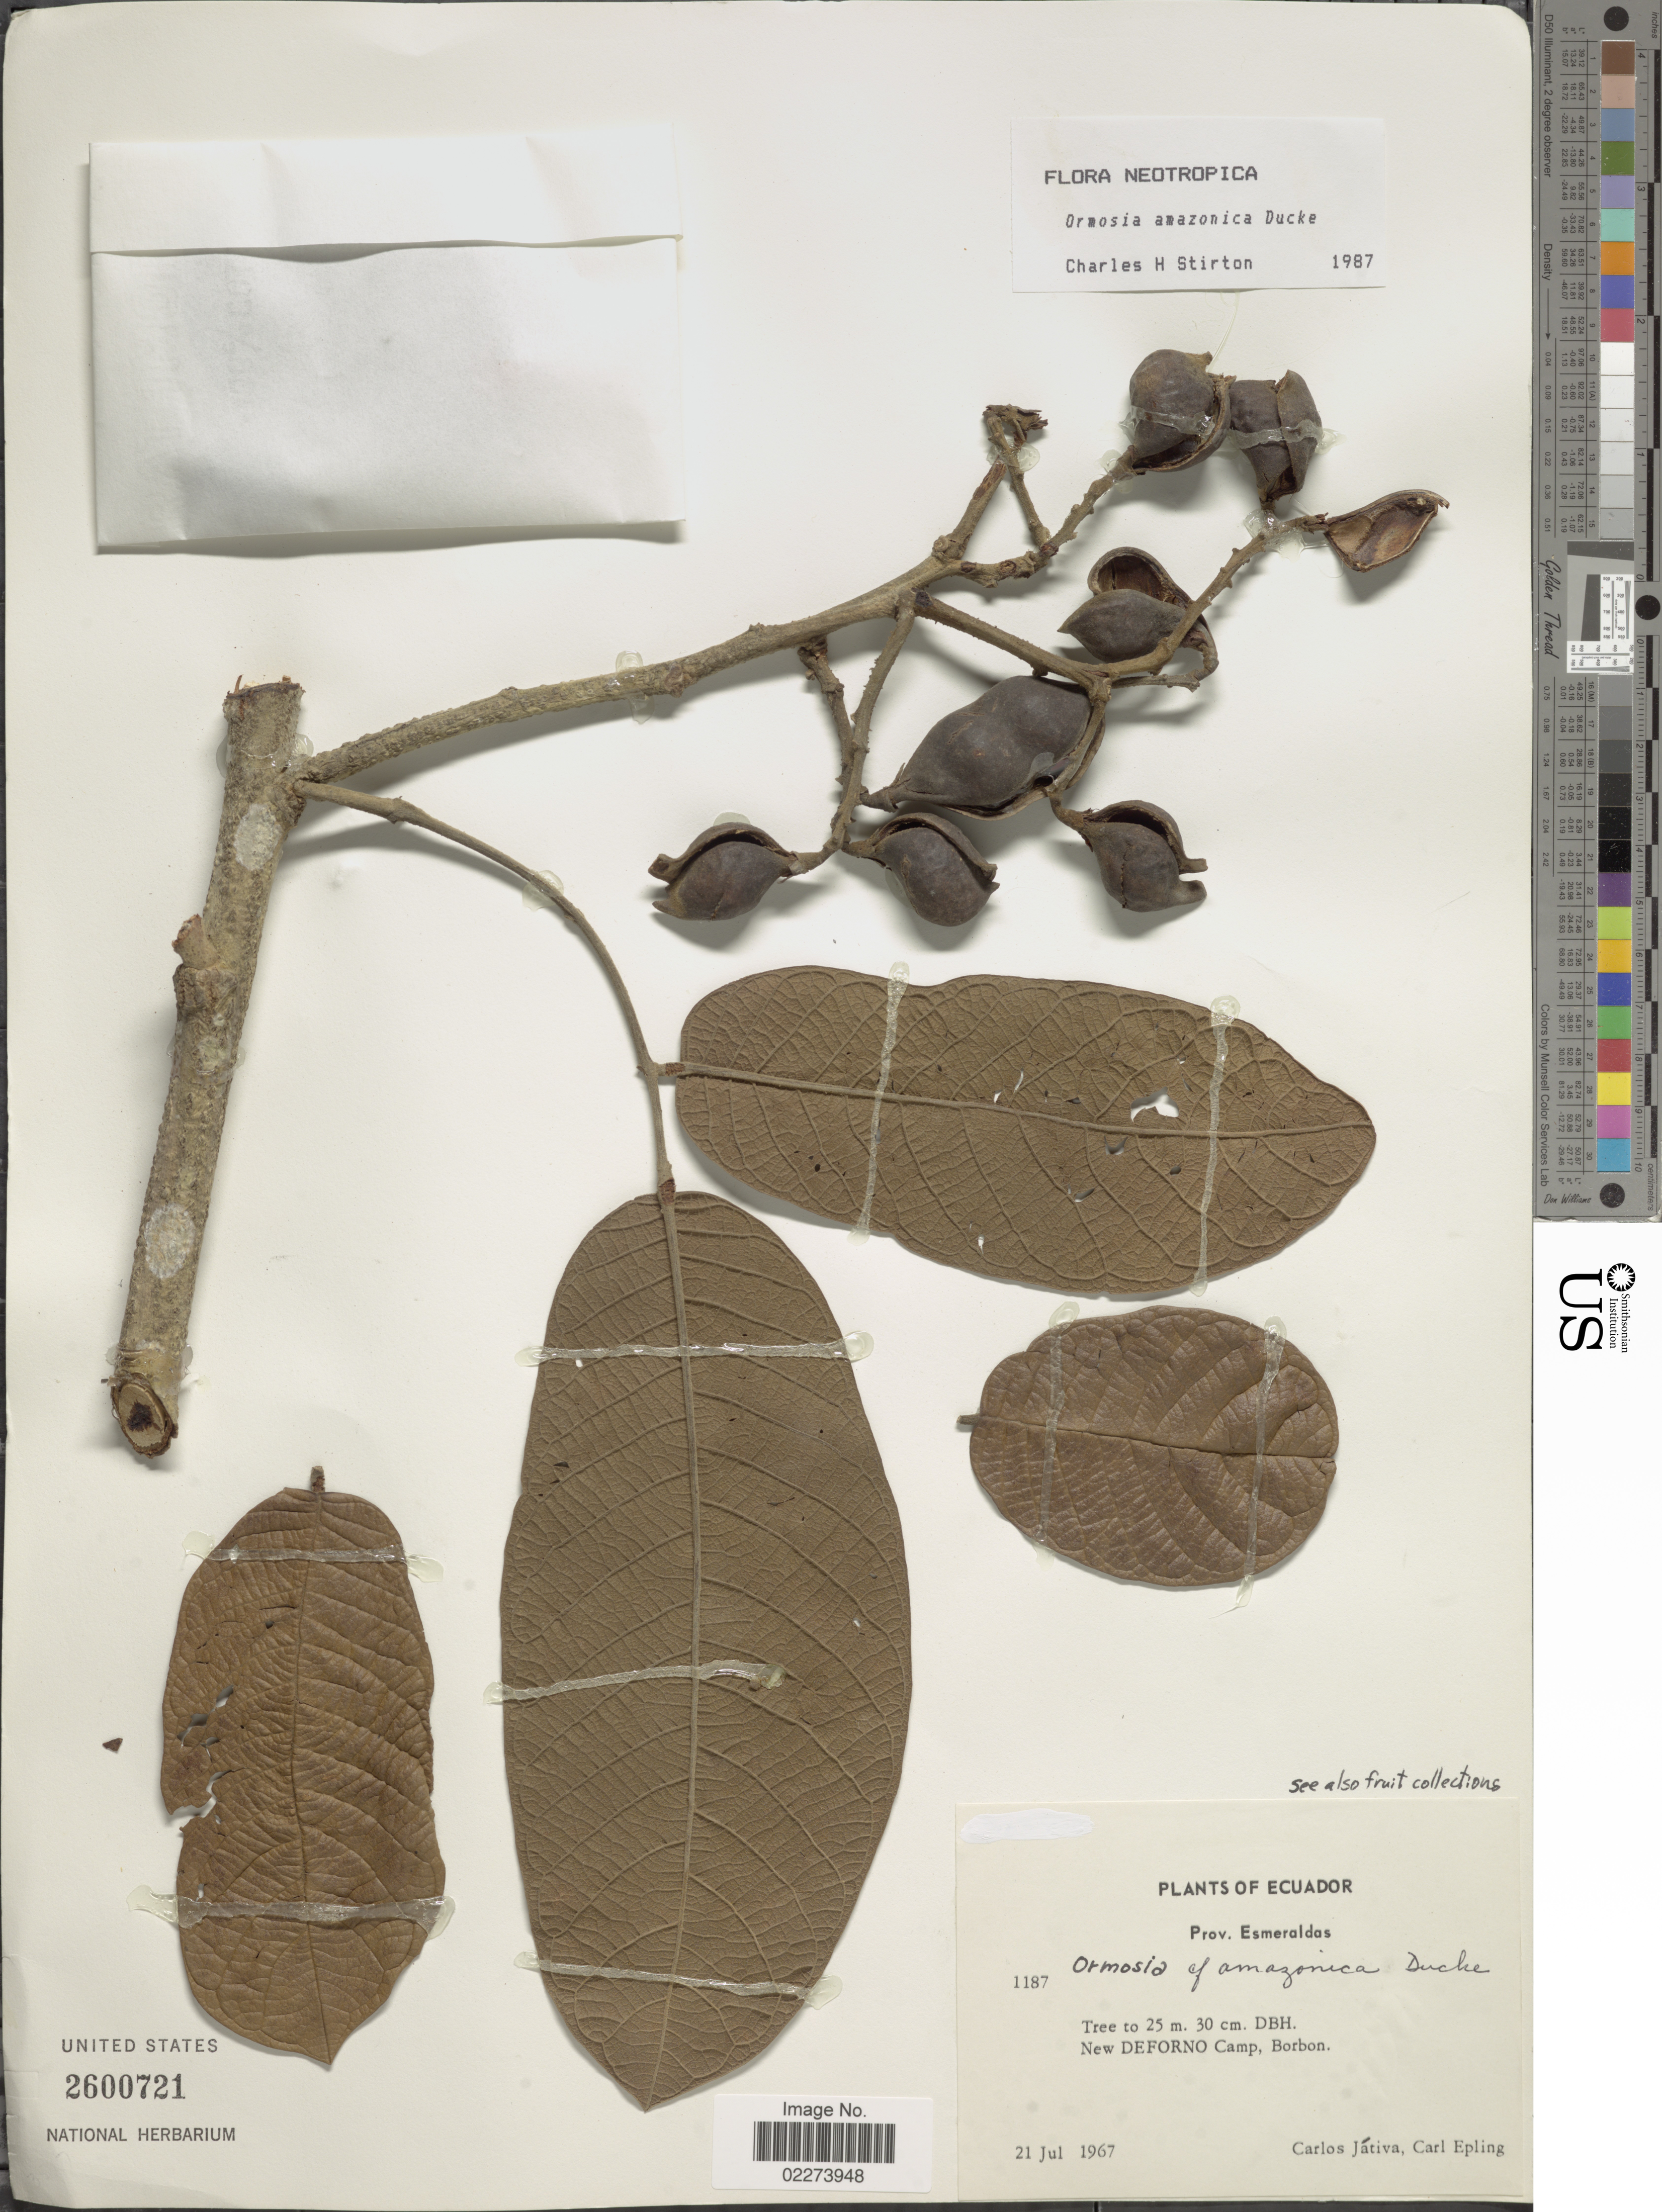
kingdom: Plantae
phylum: Tracheophyta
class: Magnoliopsida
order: Fabales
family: Fabaceae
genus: Ormosia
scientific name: Ormosia amazonica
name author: Ducke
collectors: C. D. Játiva & C. C. Epling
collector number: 1187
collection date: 1967-07-21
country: Ecuador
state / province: Esmeraldas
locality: Prov. Esmeraldas, New Deforno Camp, Borbon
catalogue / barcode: US 2600721